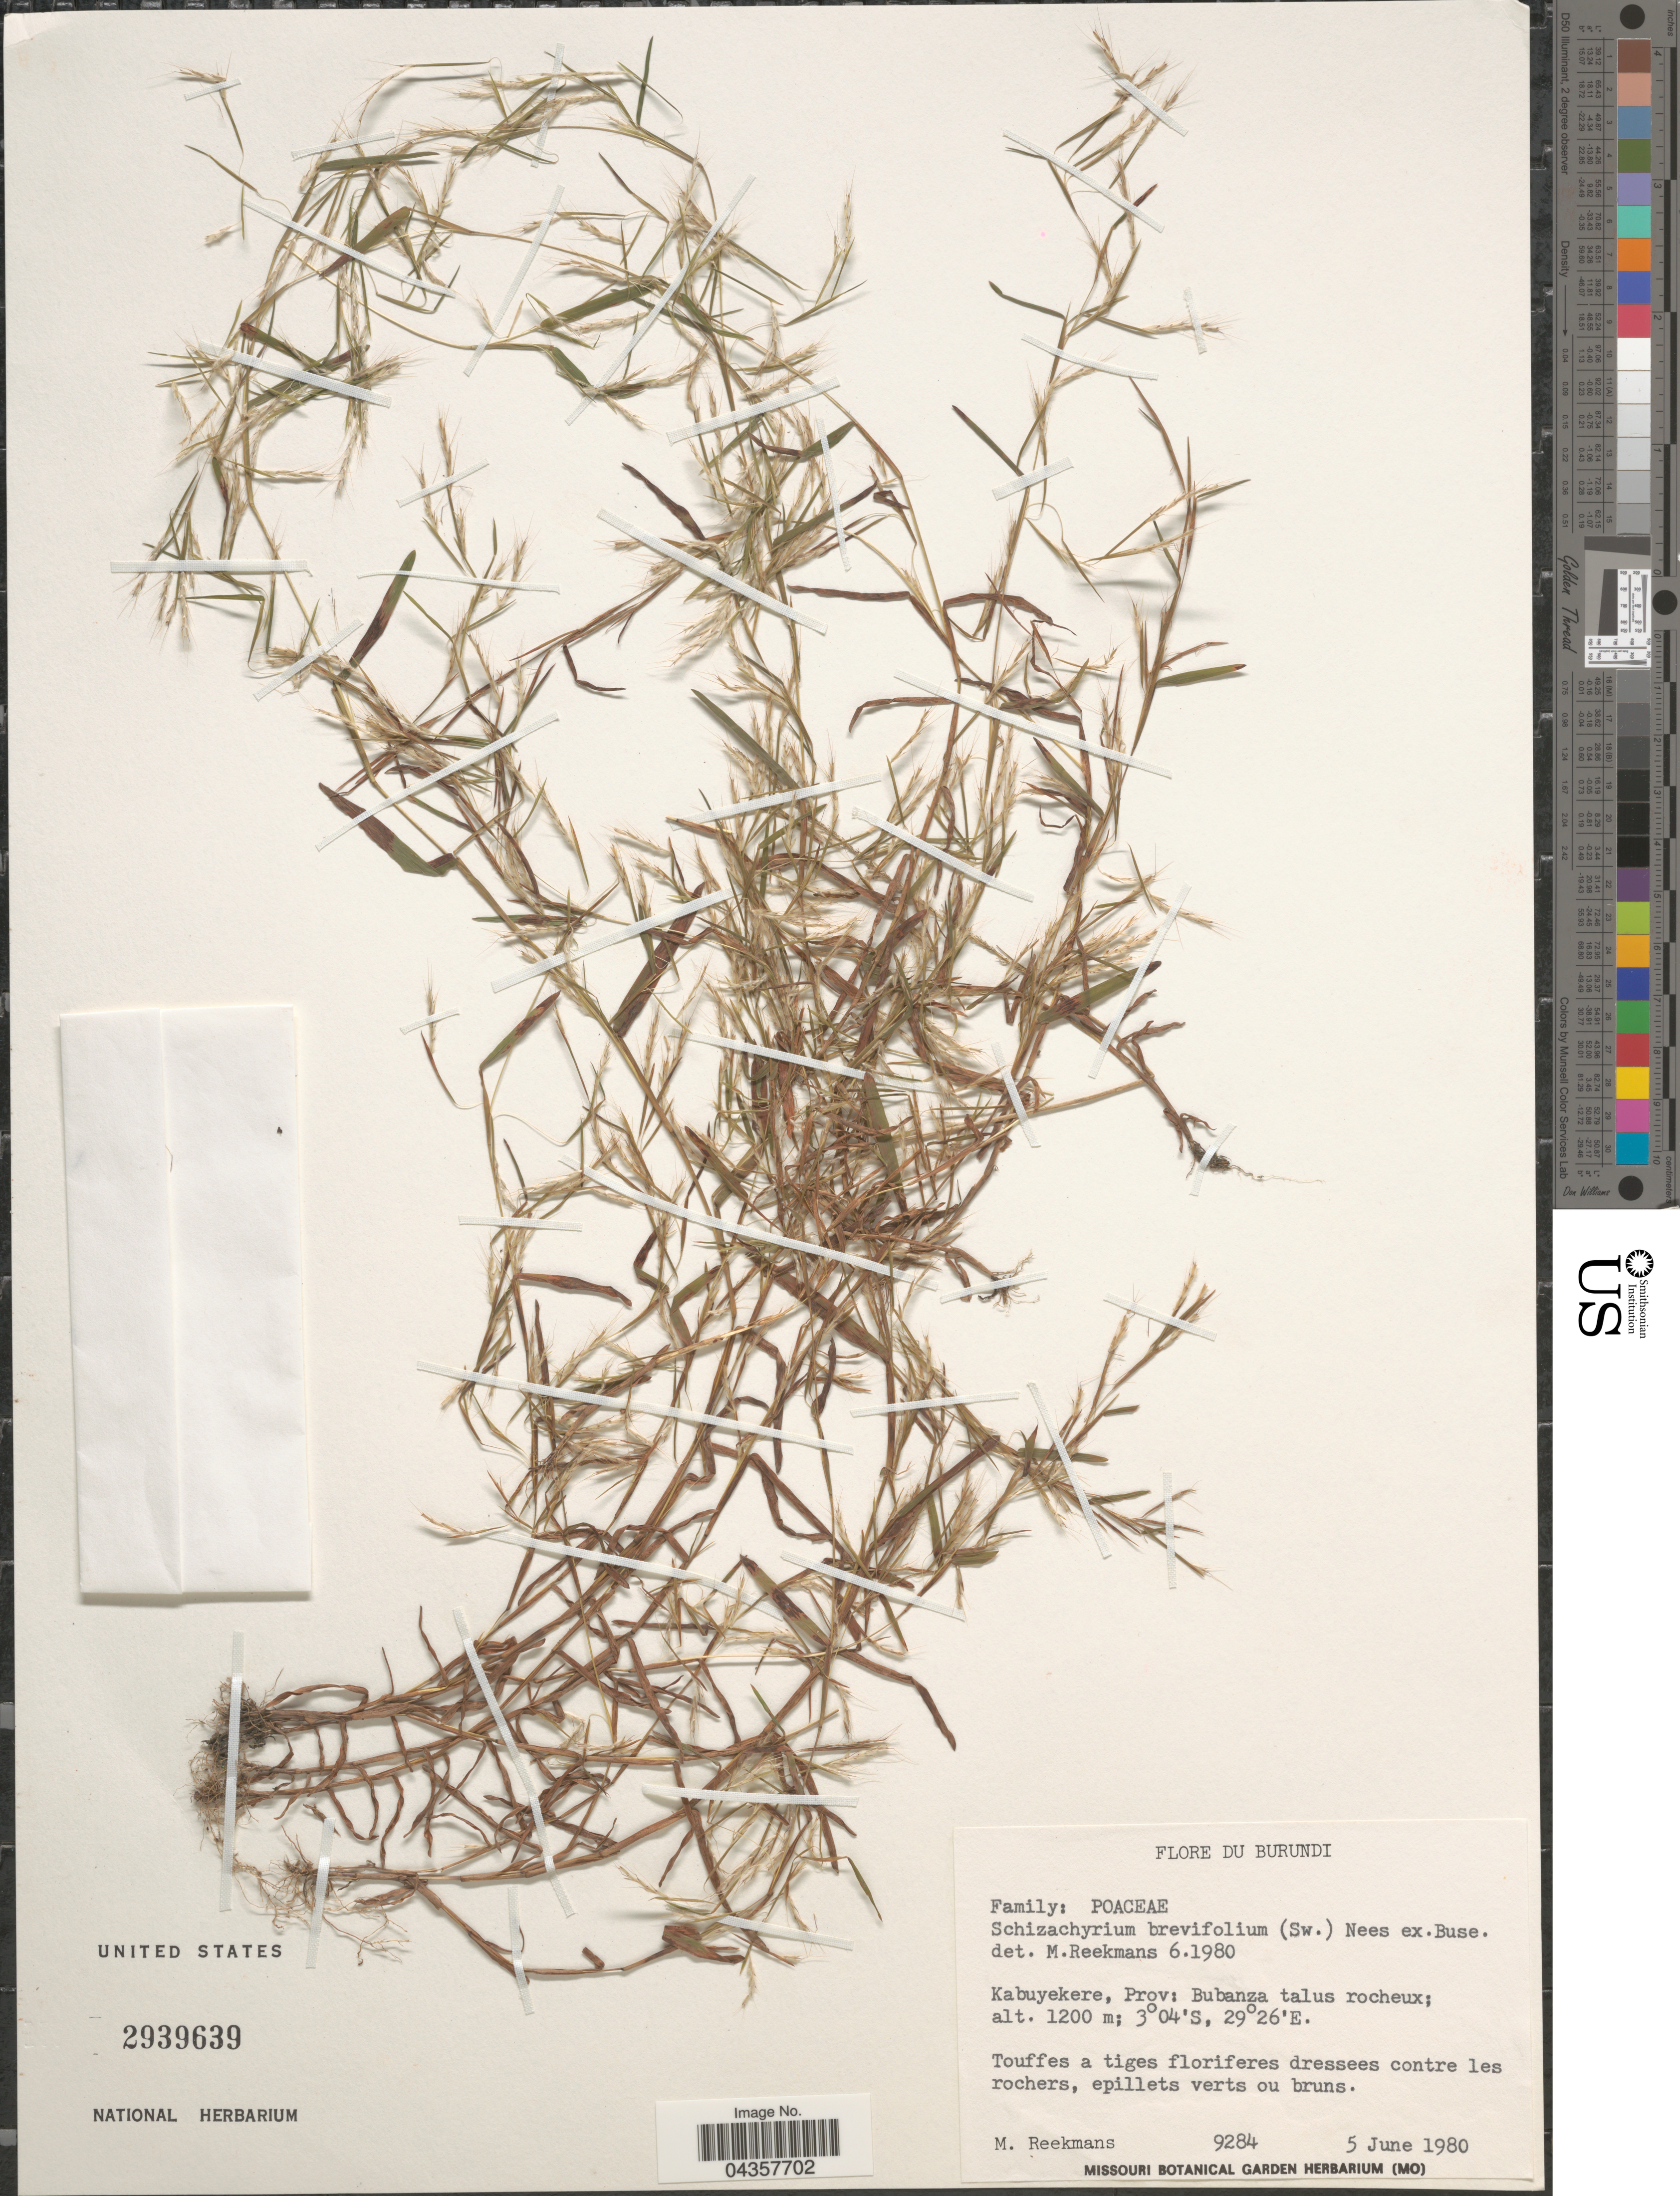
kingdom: Plantae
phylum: Tracheophyta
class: Liliopsida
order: Poales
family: Poaceae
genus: Schizachyrium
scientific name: Schizachyrium brevifolium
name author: (Sw.) Nees ex Büse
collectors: M. Reekmans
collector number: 9284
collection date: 1980-06-05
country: Burundi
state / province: Bubanza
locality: Kabuyekere, talus rocheux.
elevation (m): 1200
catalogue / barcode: US 2939639